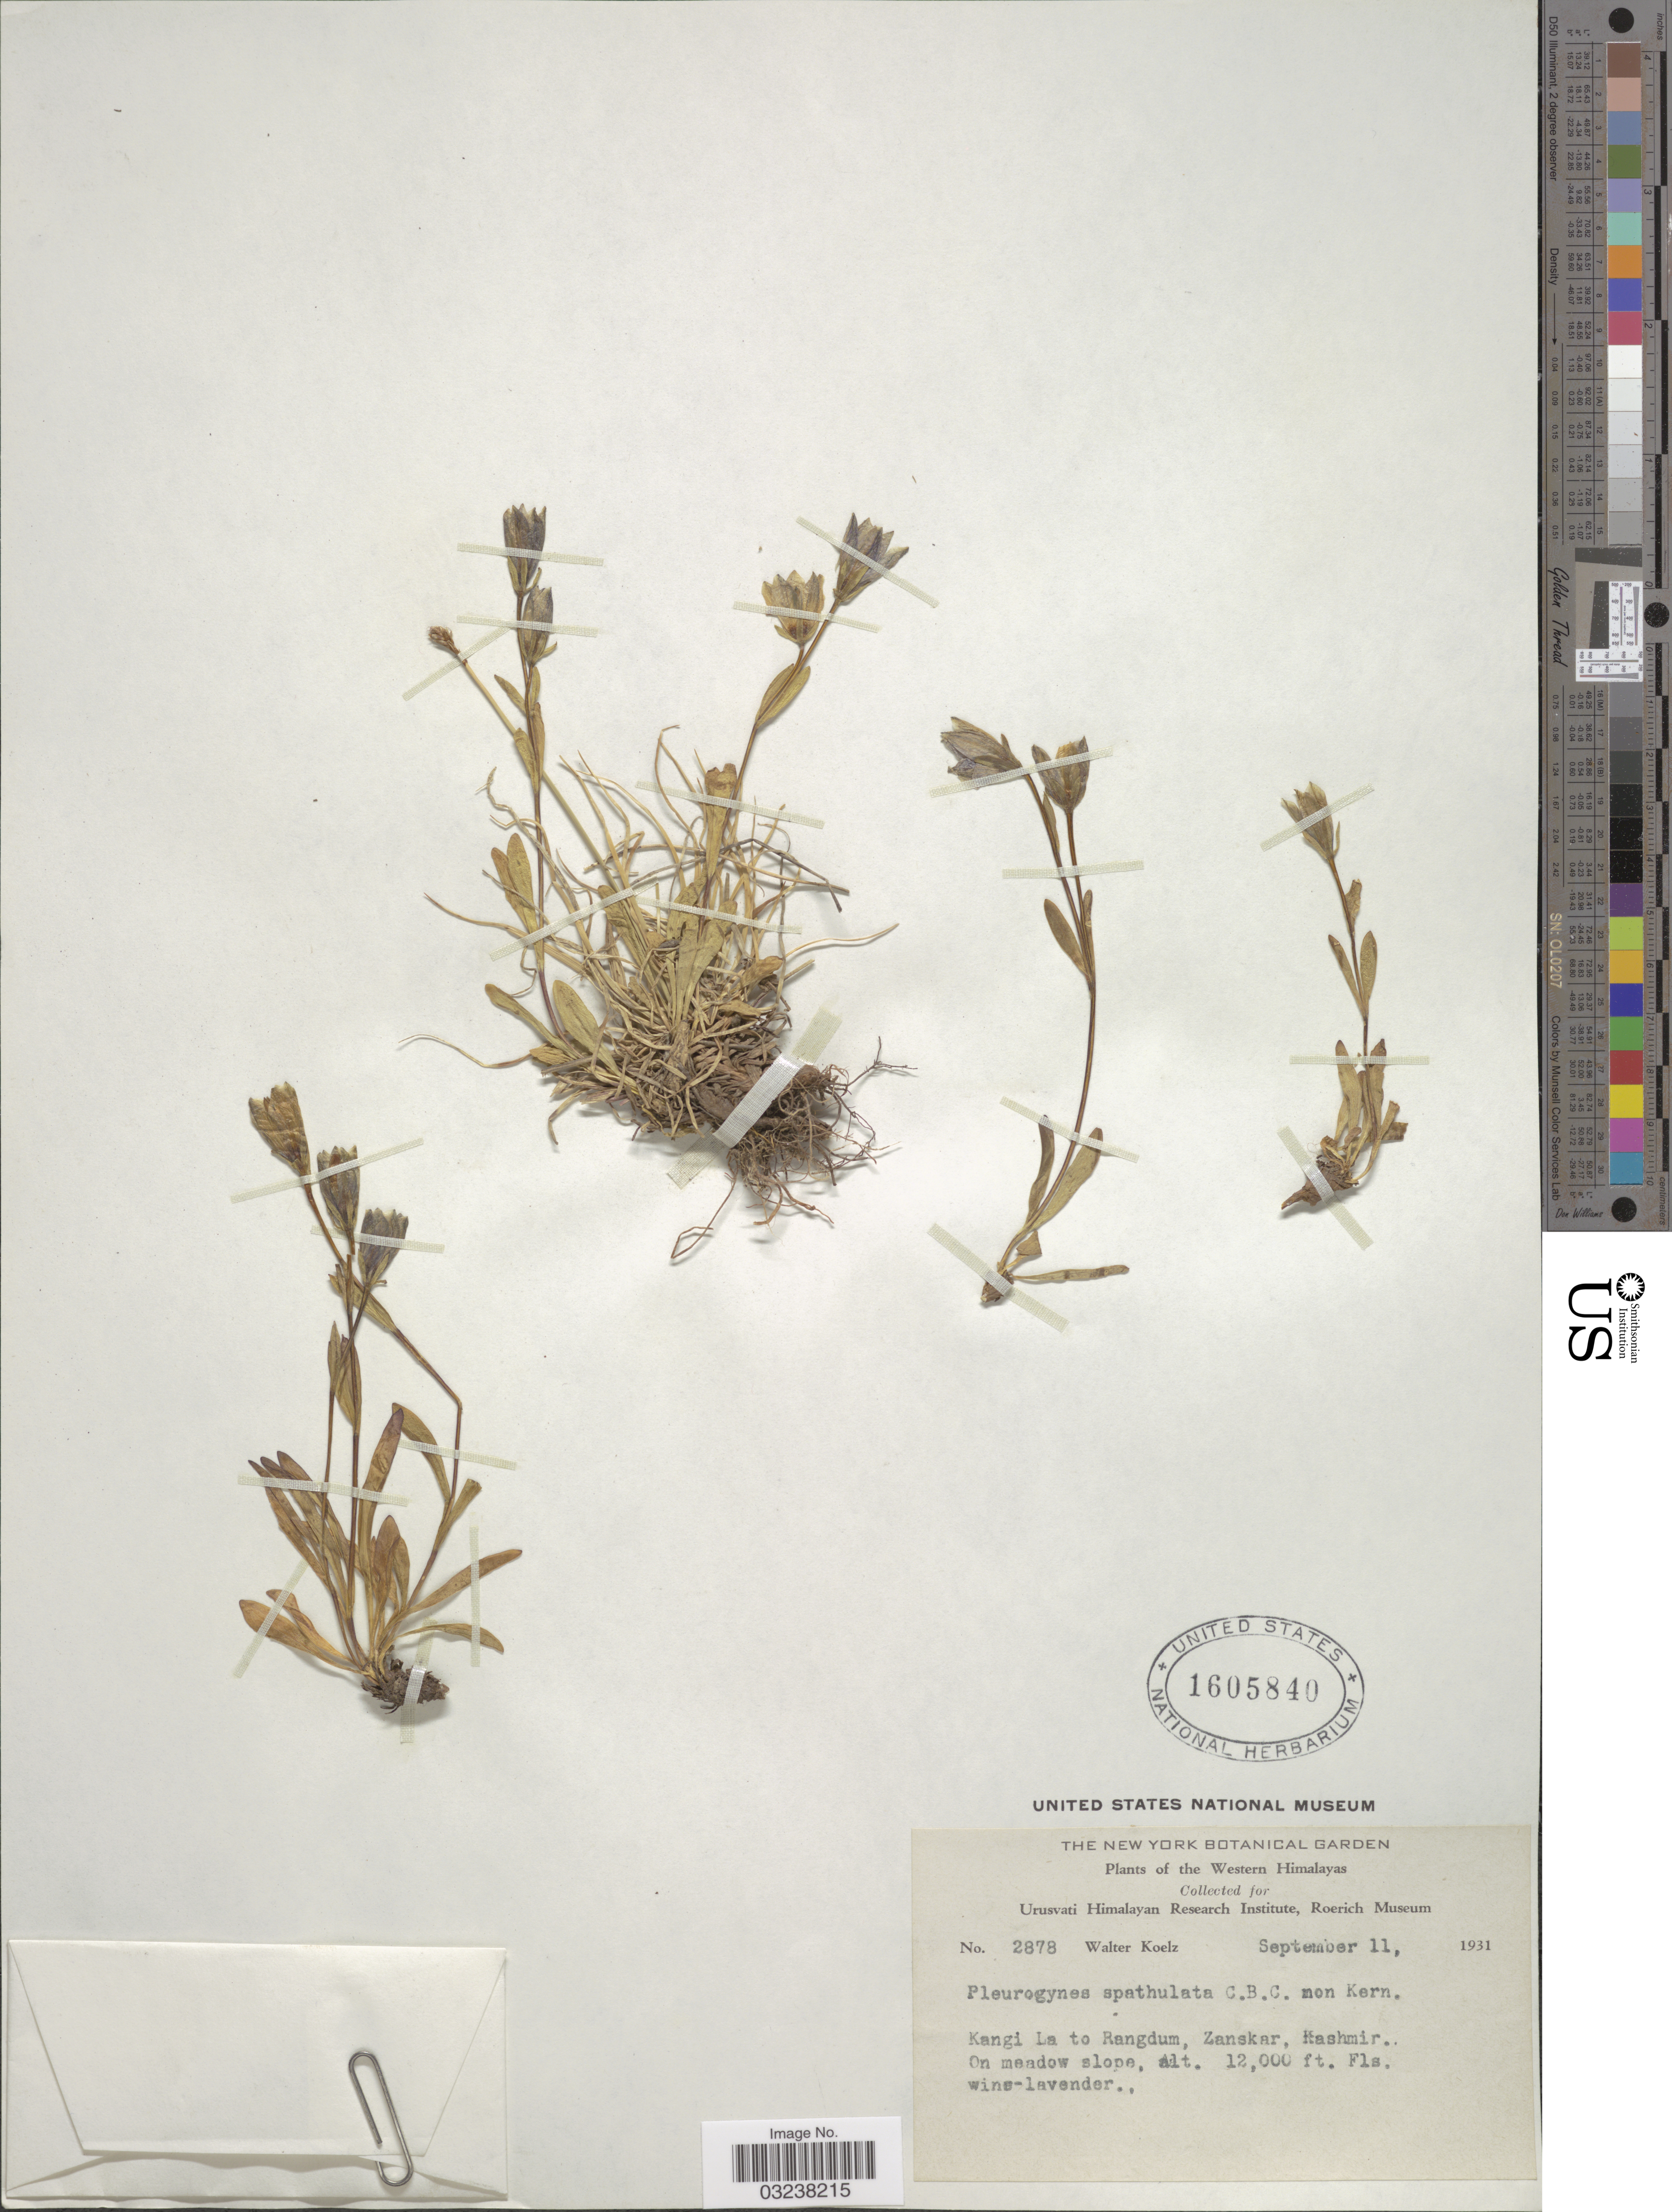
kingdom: Plantae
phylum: Tracheophyta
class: Magnoliopsida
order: Gentianales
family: Gentianaceae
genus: Lomatogonium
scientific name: Lomatogonium spathulatum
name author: (A. Kern.) Fernald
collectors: W. N. Koelz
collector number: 2878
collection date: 1931-09-11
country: India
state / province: Jammu and Kashmir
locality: Western Himalayas. Kangi La to Rangdum, Zanskar, Kashmir.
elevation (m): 3658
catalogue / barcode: US 1605840